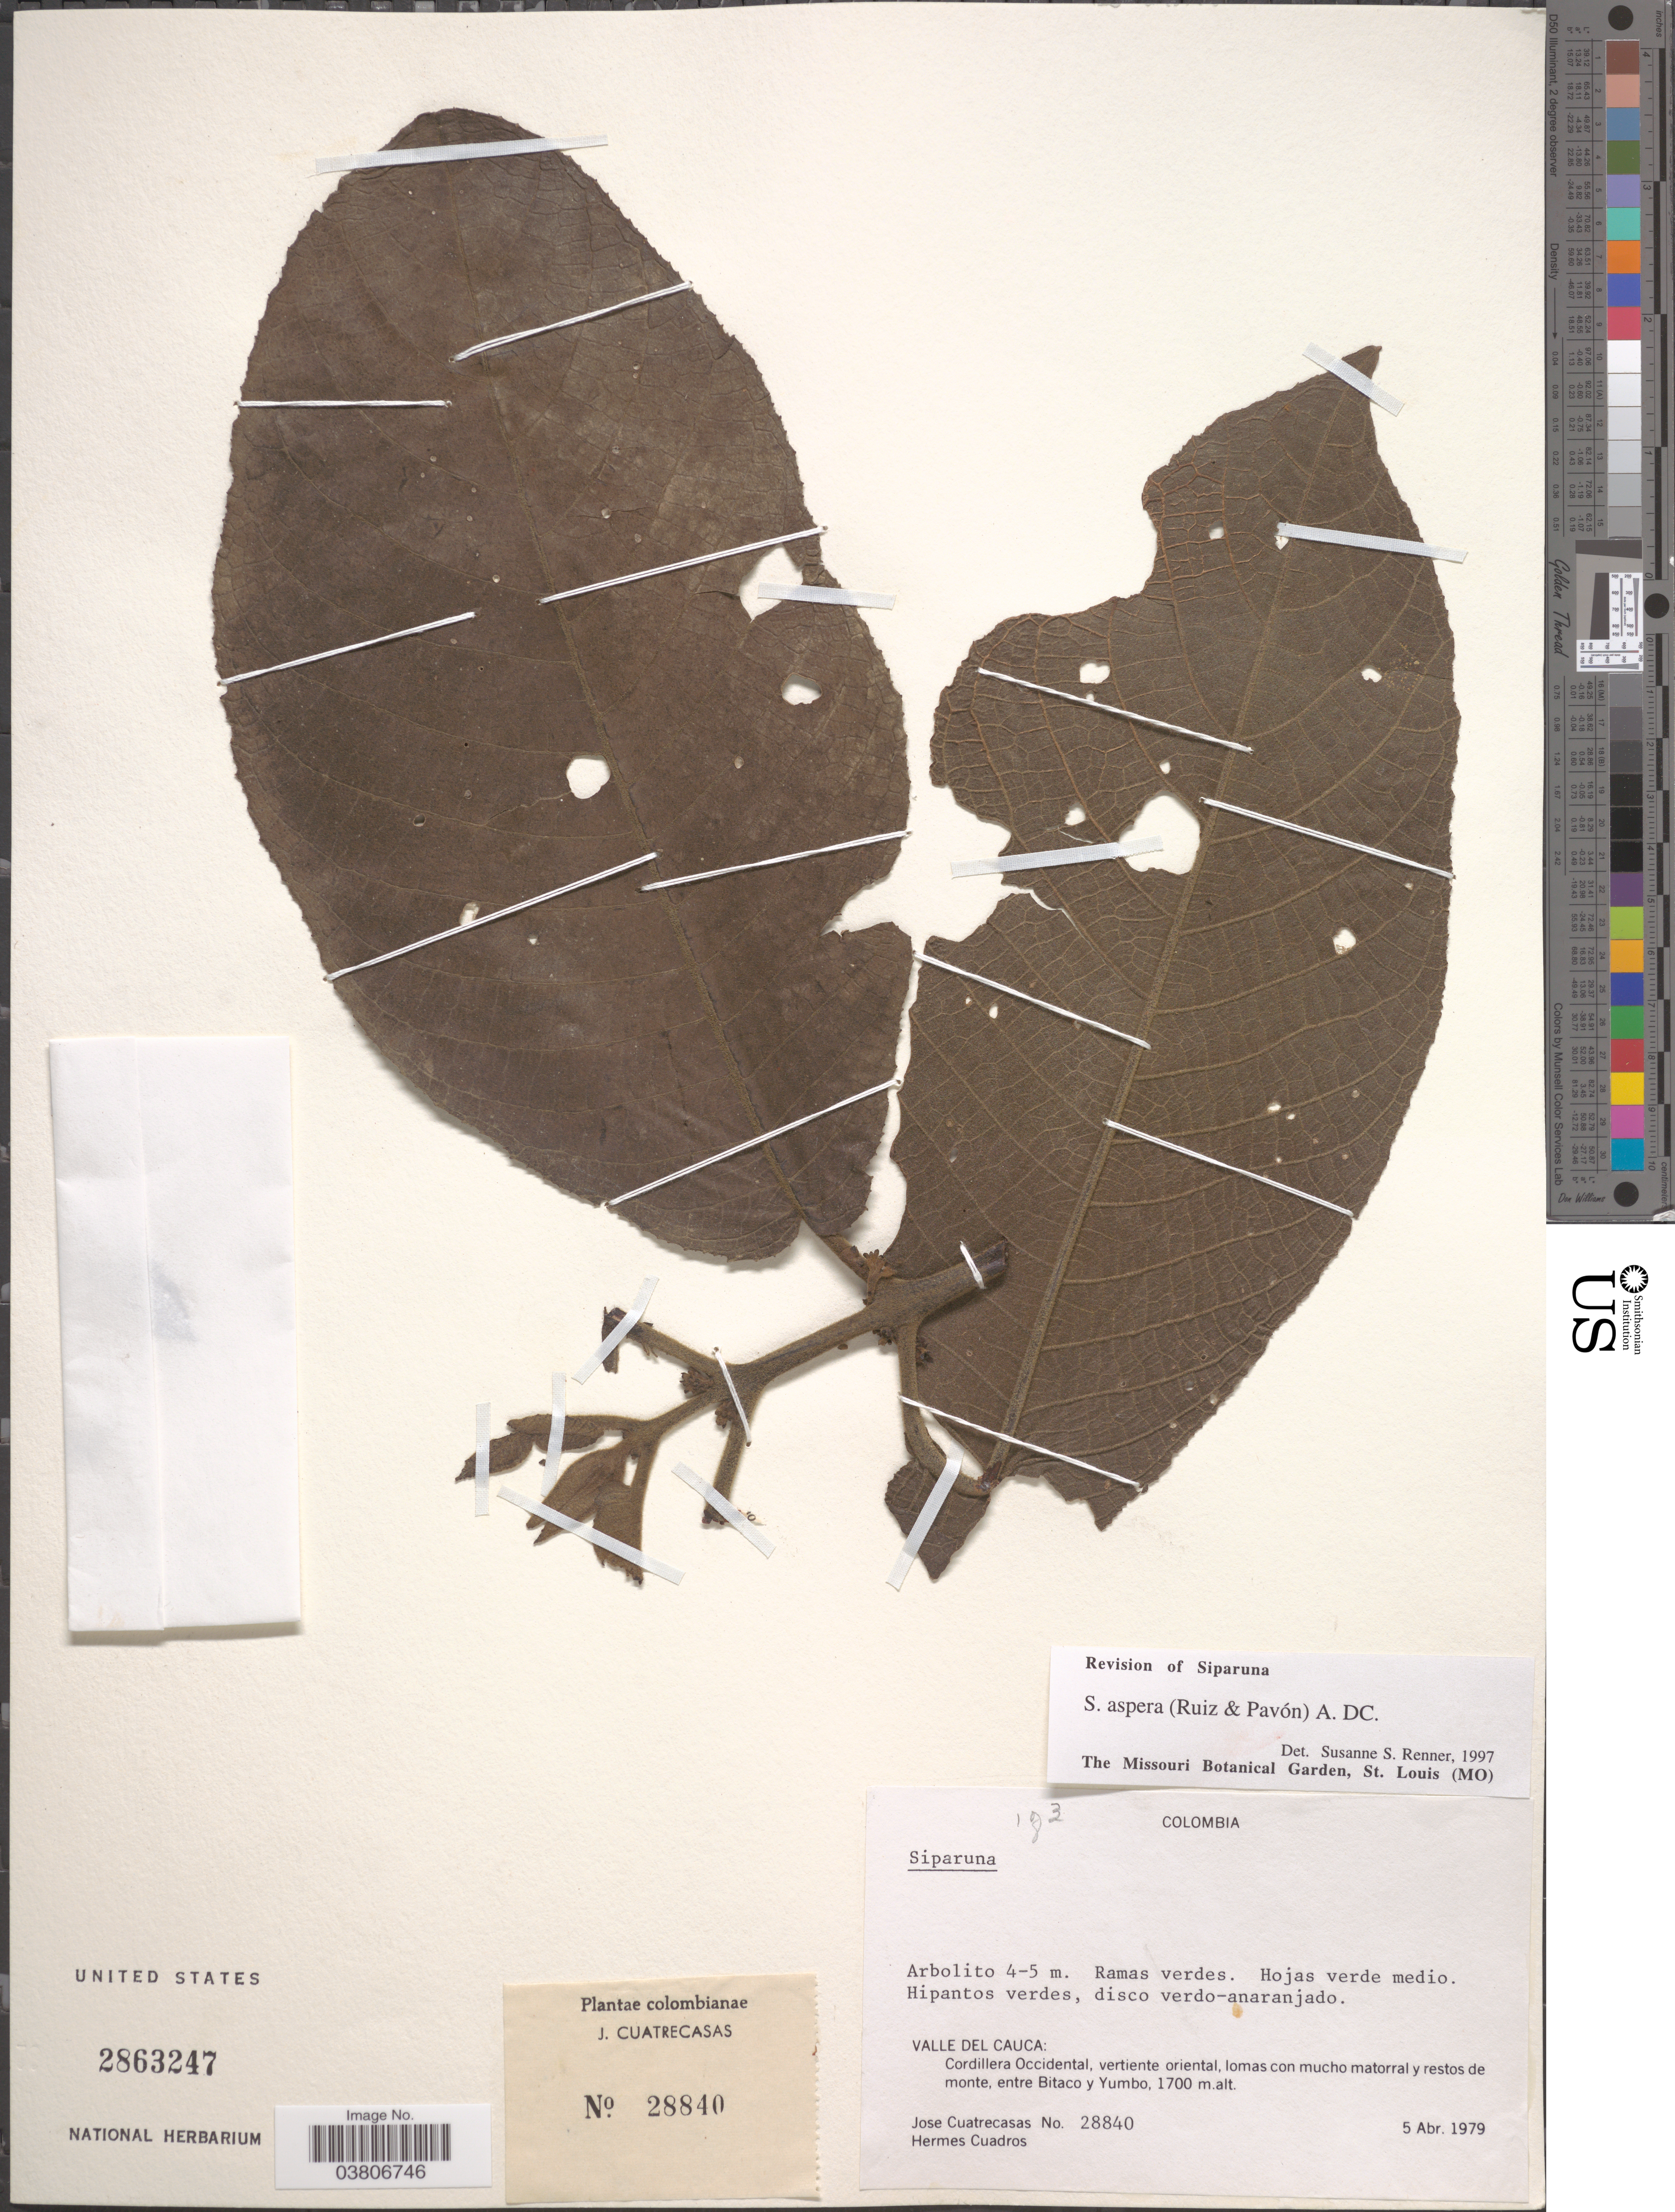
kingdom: Plantae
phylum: Tracheophyta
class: Magnoliopsida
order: Laurales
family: Siparunaceae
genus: Siparuna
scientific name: Siparuna aspera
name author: (Ruiz & Pav.) A. DC.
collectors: J. Cuatrecasas & H. Cuadros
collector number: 28840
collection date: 1979-04-05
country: Colombia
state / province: Valle del Cauca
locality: Cordillera Occidental, vertiente oriental, lomas con mucho matorral y restos de monte, entre Bitaco y Yumbo.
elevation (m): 1700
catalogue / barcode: US 2863247